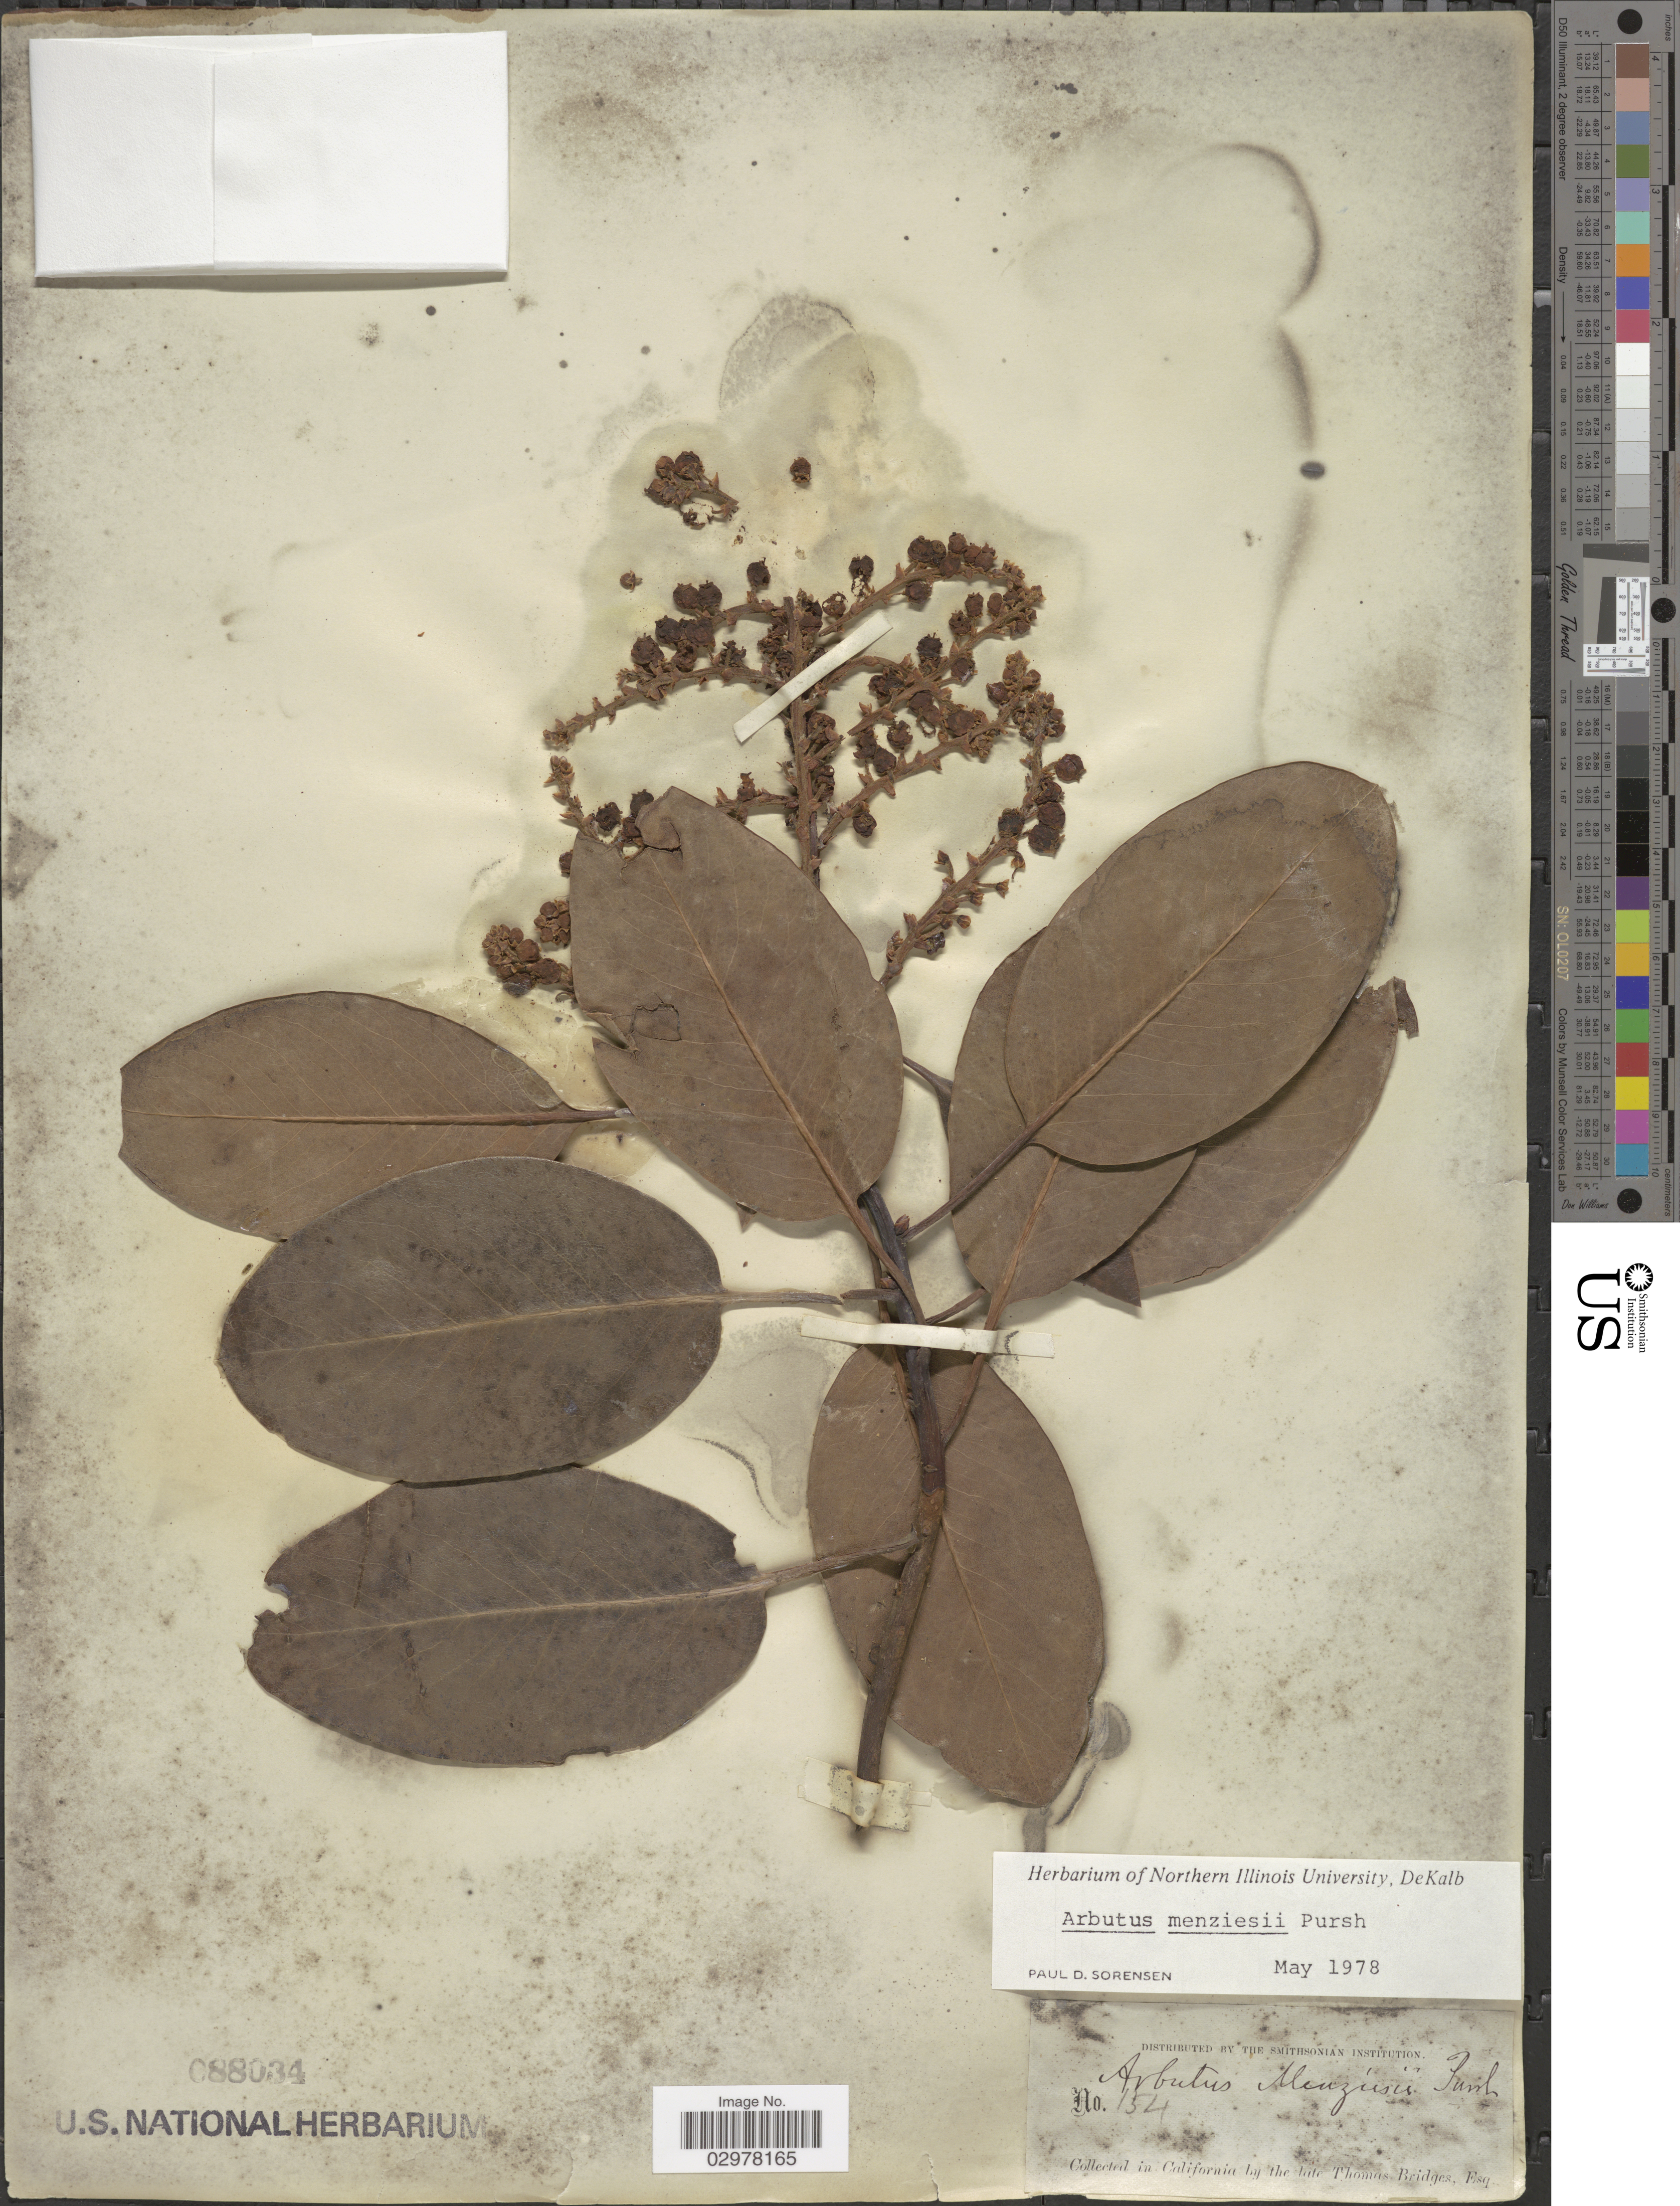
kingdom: Plantae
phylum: Tracheophyta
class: Magnoliopsida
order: Ericales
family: Ericaceae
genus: Arbutus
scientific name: Arbutus menziesii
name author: Pursh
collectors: T. Bridges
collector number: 154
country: United States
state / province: California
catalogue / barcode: US 88034